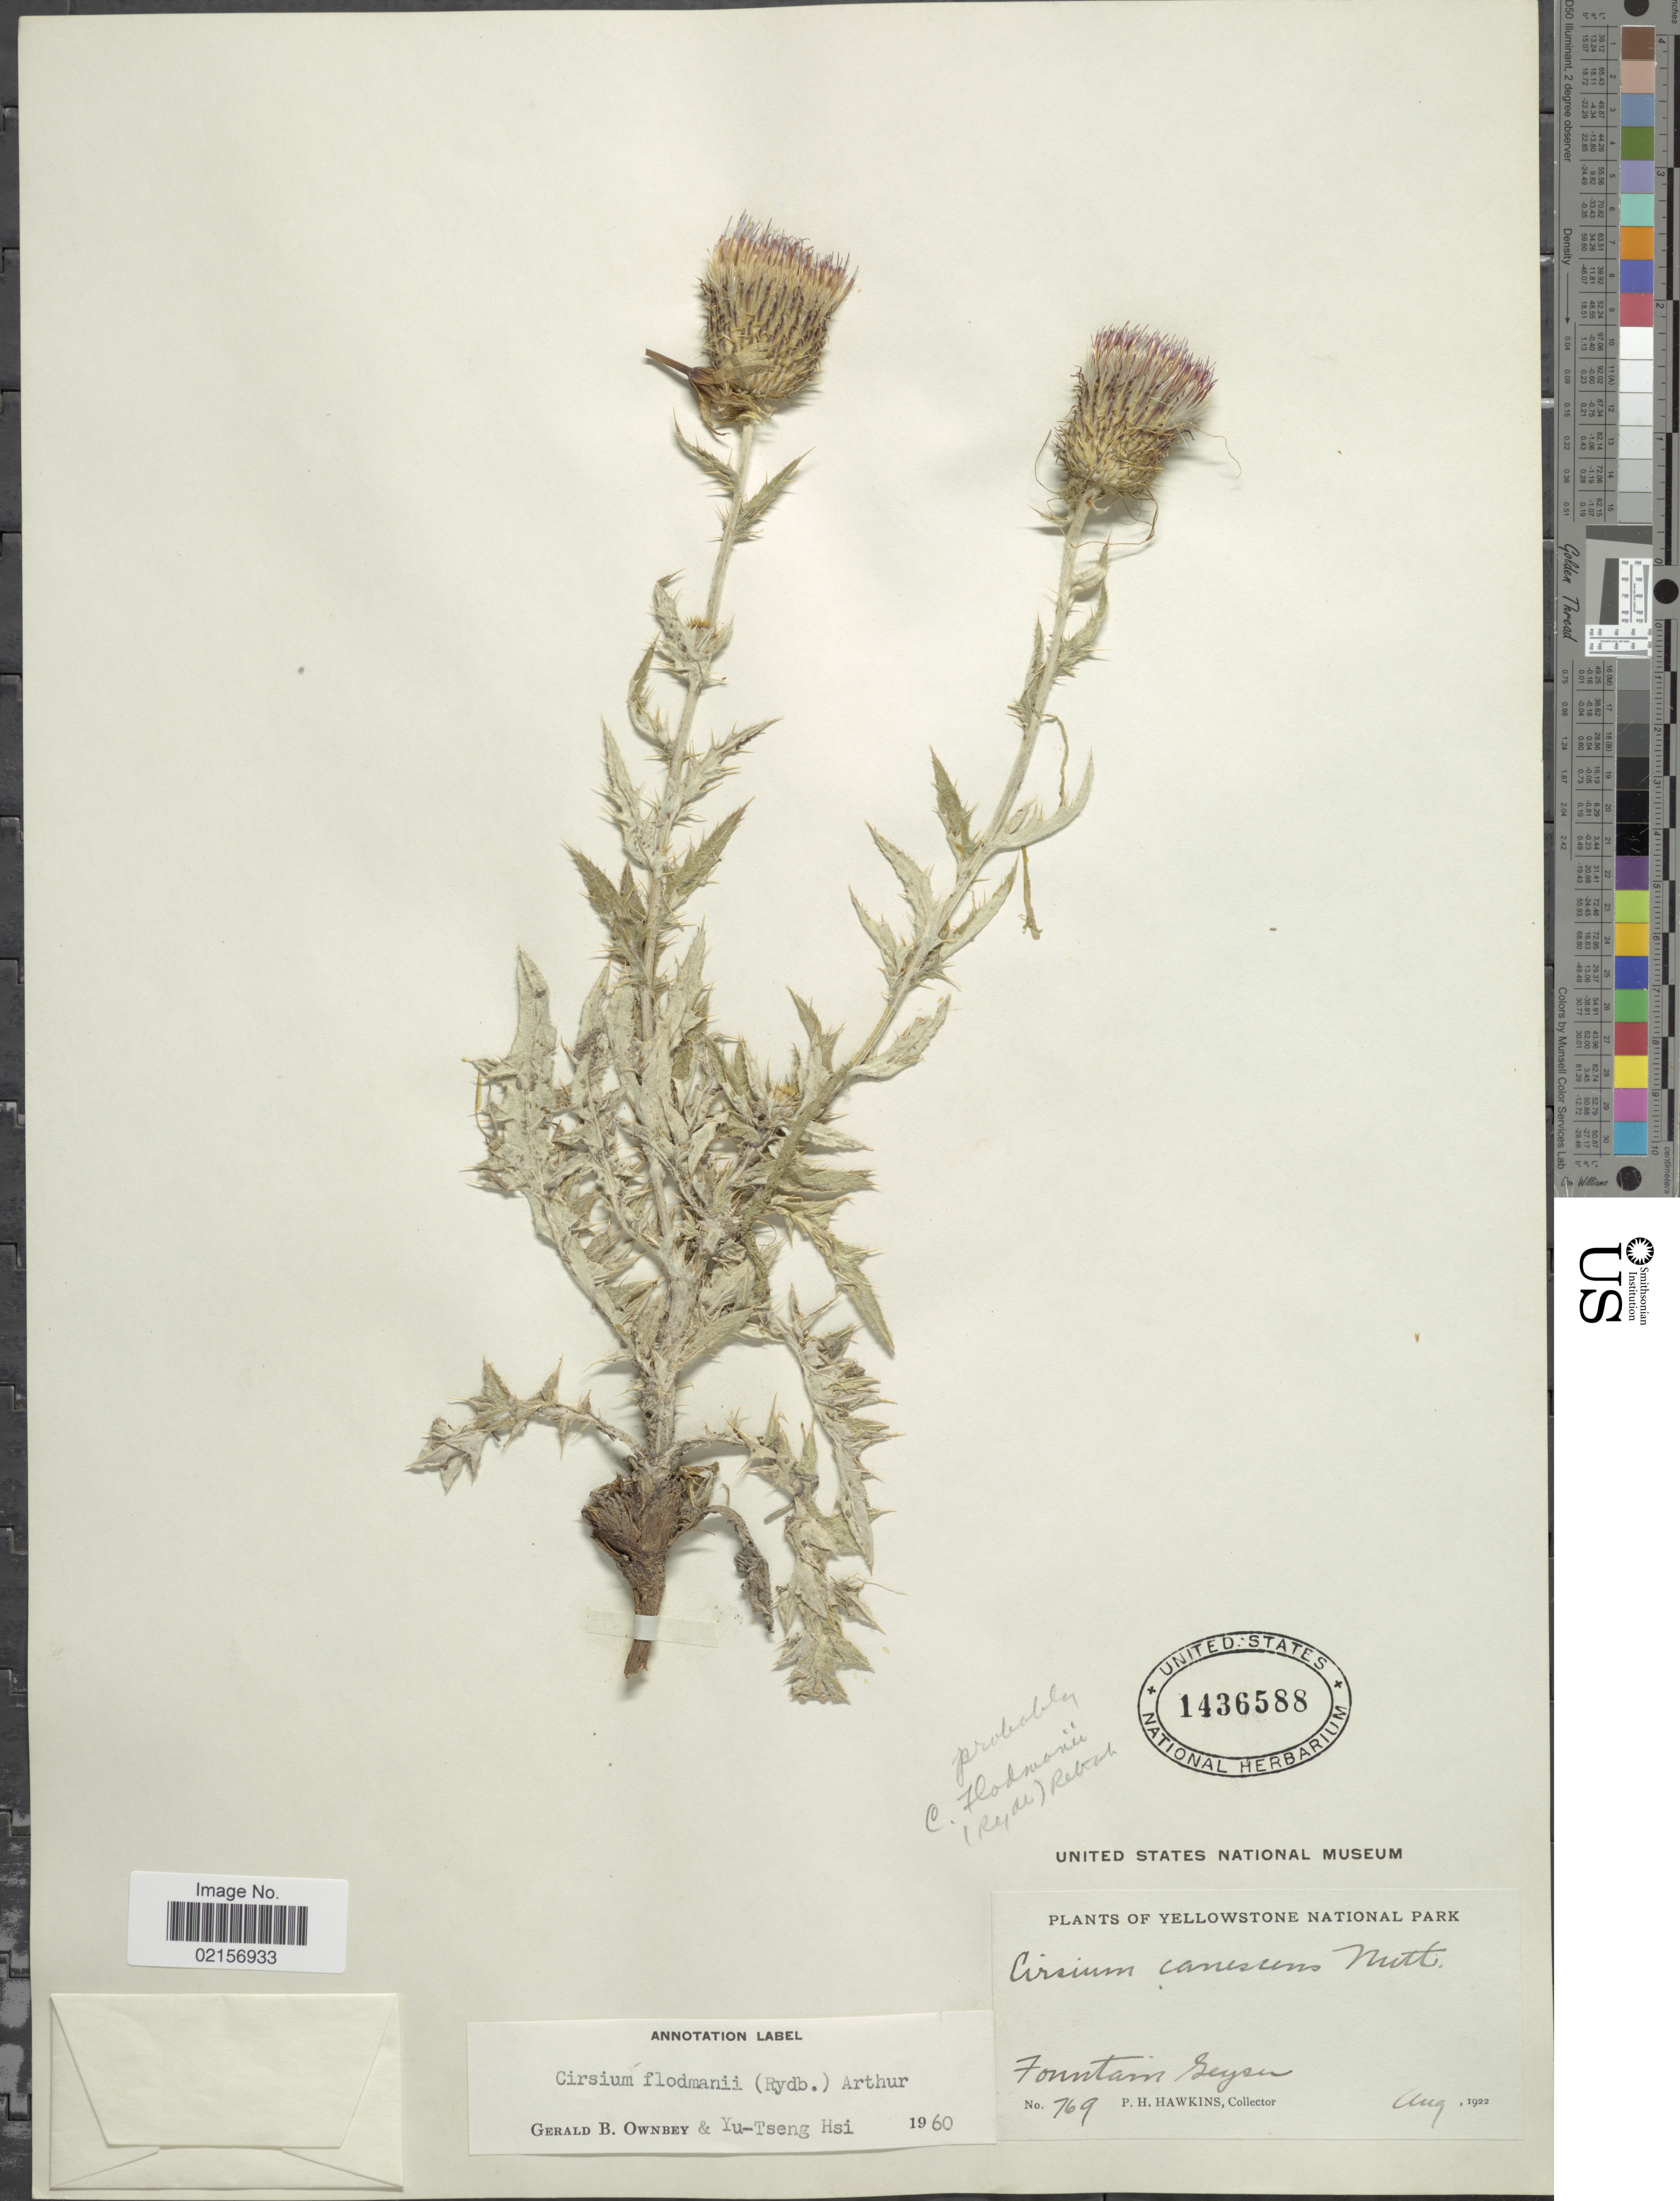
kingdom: Plantae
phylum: Tracheophyta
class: Magnoliopsida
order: Asterales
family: Asteraceae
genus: Cirsium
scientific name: Cirsium flodmanii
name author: (Rydb.) Arthur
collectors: P. Hawkins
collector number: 769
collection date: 1922-08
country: United States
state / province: Wyoming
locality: Yellowstone National Park, Fountain Geyser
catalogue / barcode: US 1436588